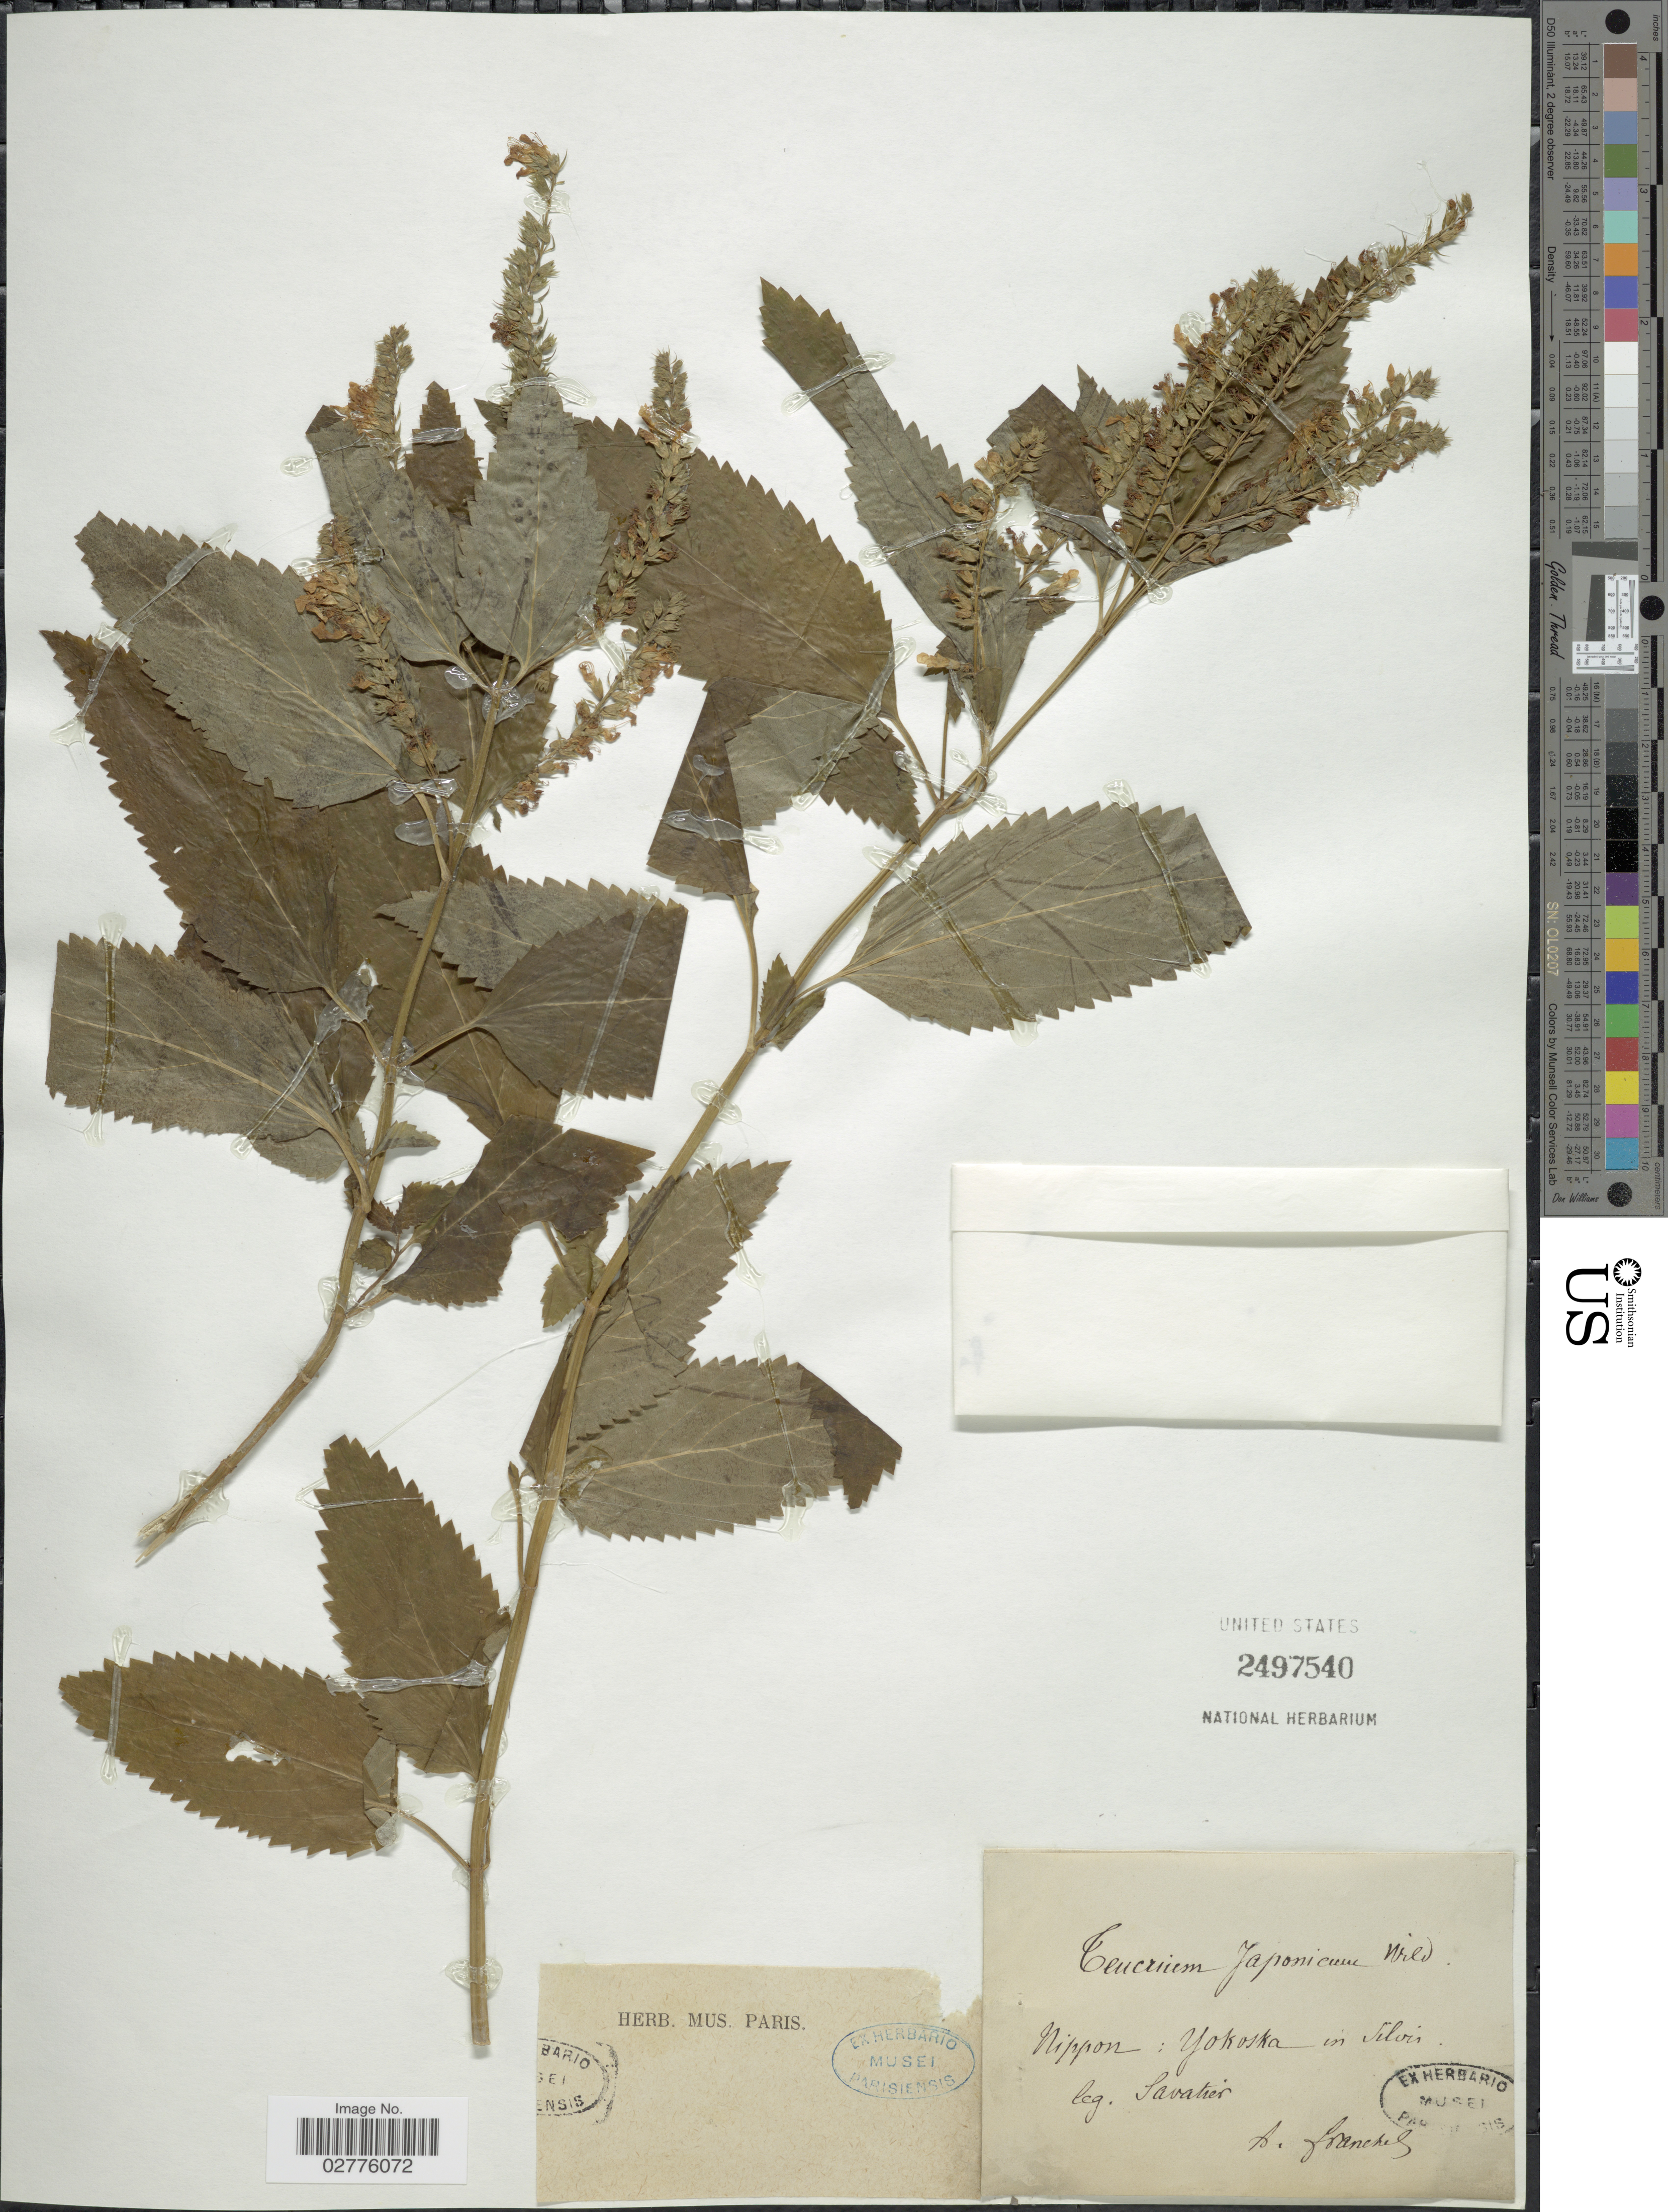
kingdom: Plantae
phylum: Tracheophyta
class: Magnoliopsida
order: Lamiales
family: Lamiaceae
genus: Teucrium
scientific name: Teucrium japonicum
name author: Houtt.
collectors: Savatier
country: Japan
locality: Nippon: Yokoska in Silvis.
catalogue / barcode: US 2497540